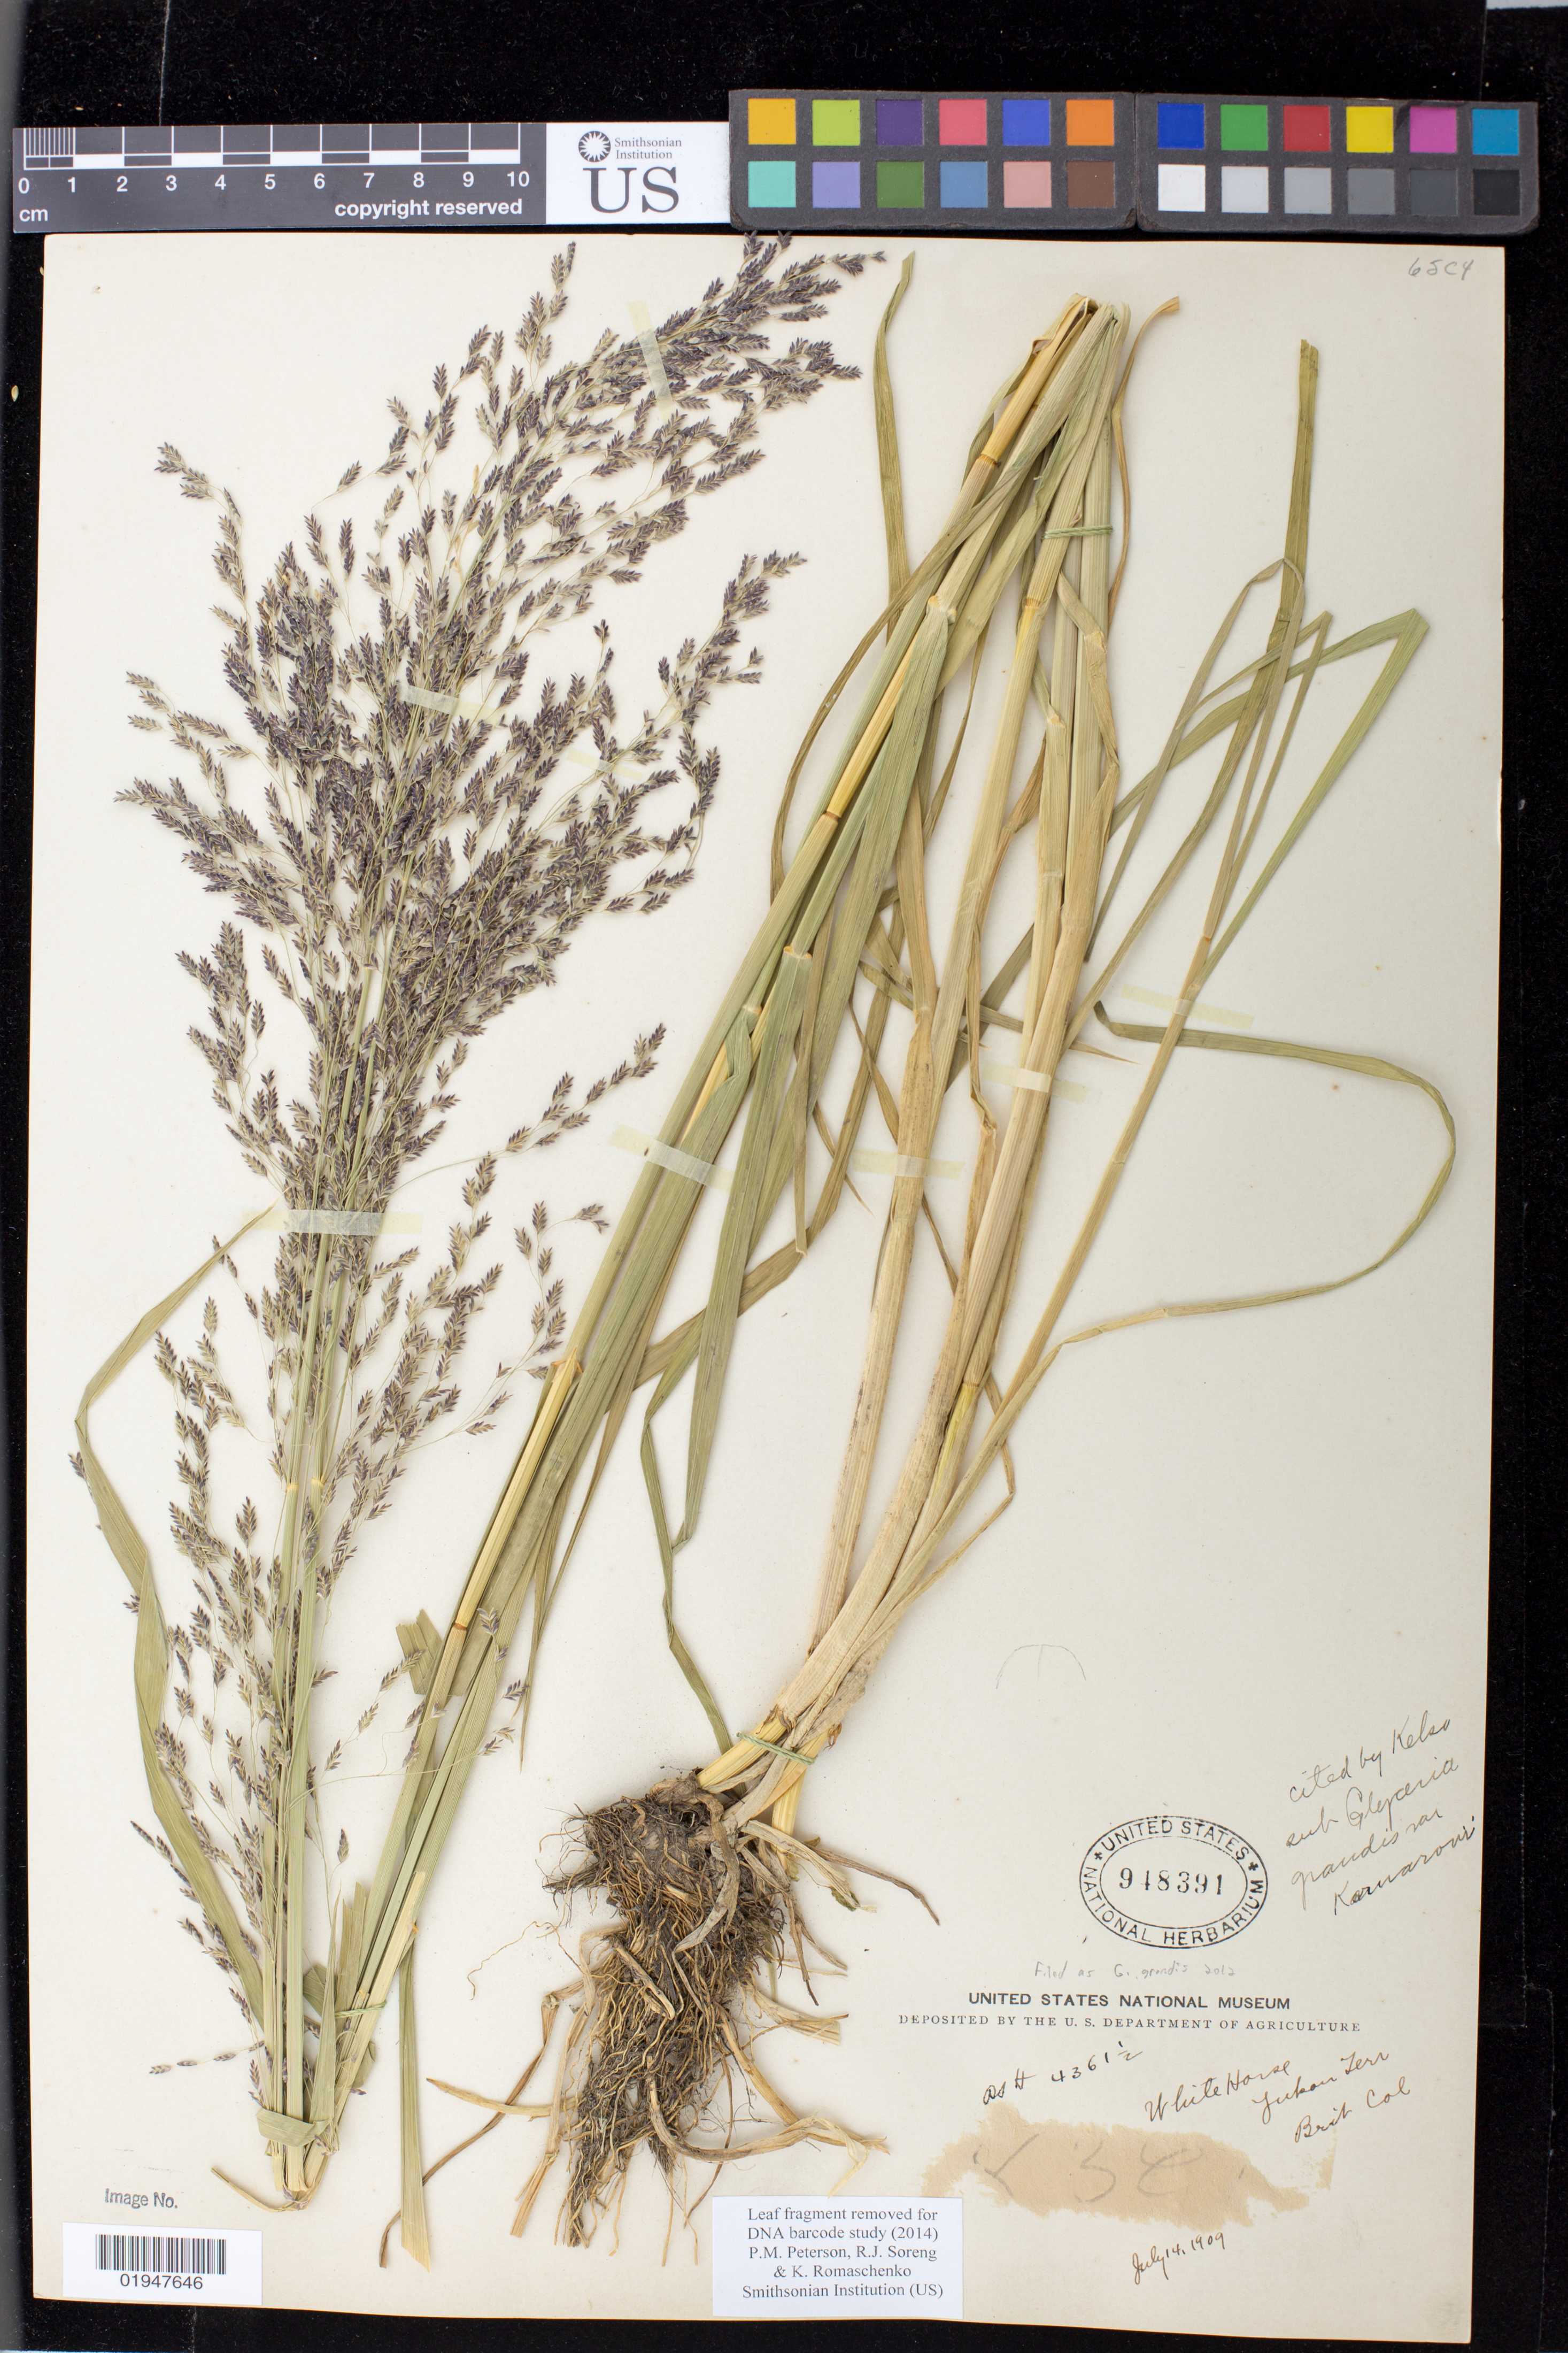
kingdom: Plantae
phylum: Tracheophyta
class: Liliopsida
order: Poales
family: Poaceae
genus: Glyceria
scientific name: Glyceria grandis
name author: S. Watson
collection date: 1909-07-14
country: Canada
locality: White Horse, Yukon Territory, British Columbia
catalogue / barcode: US 948391